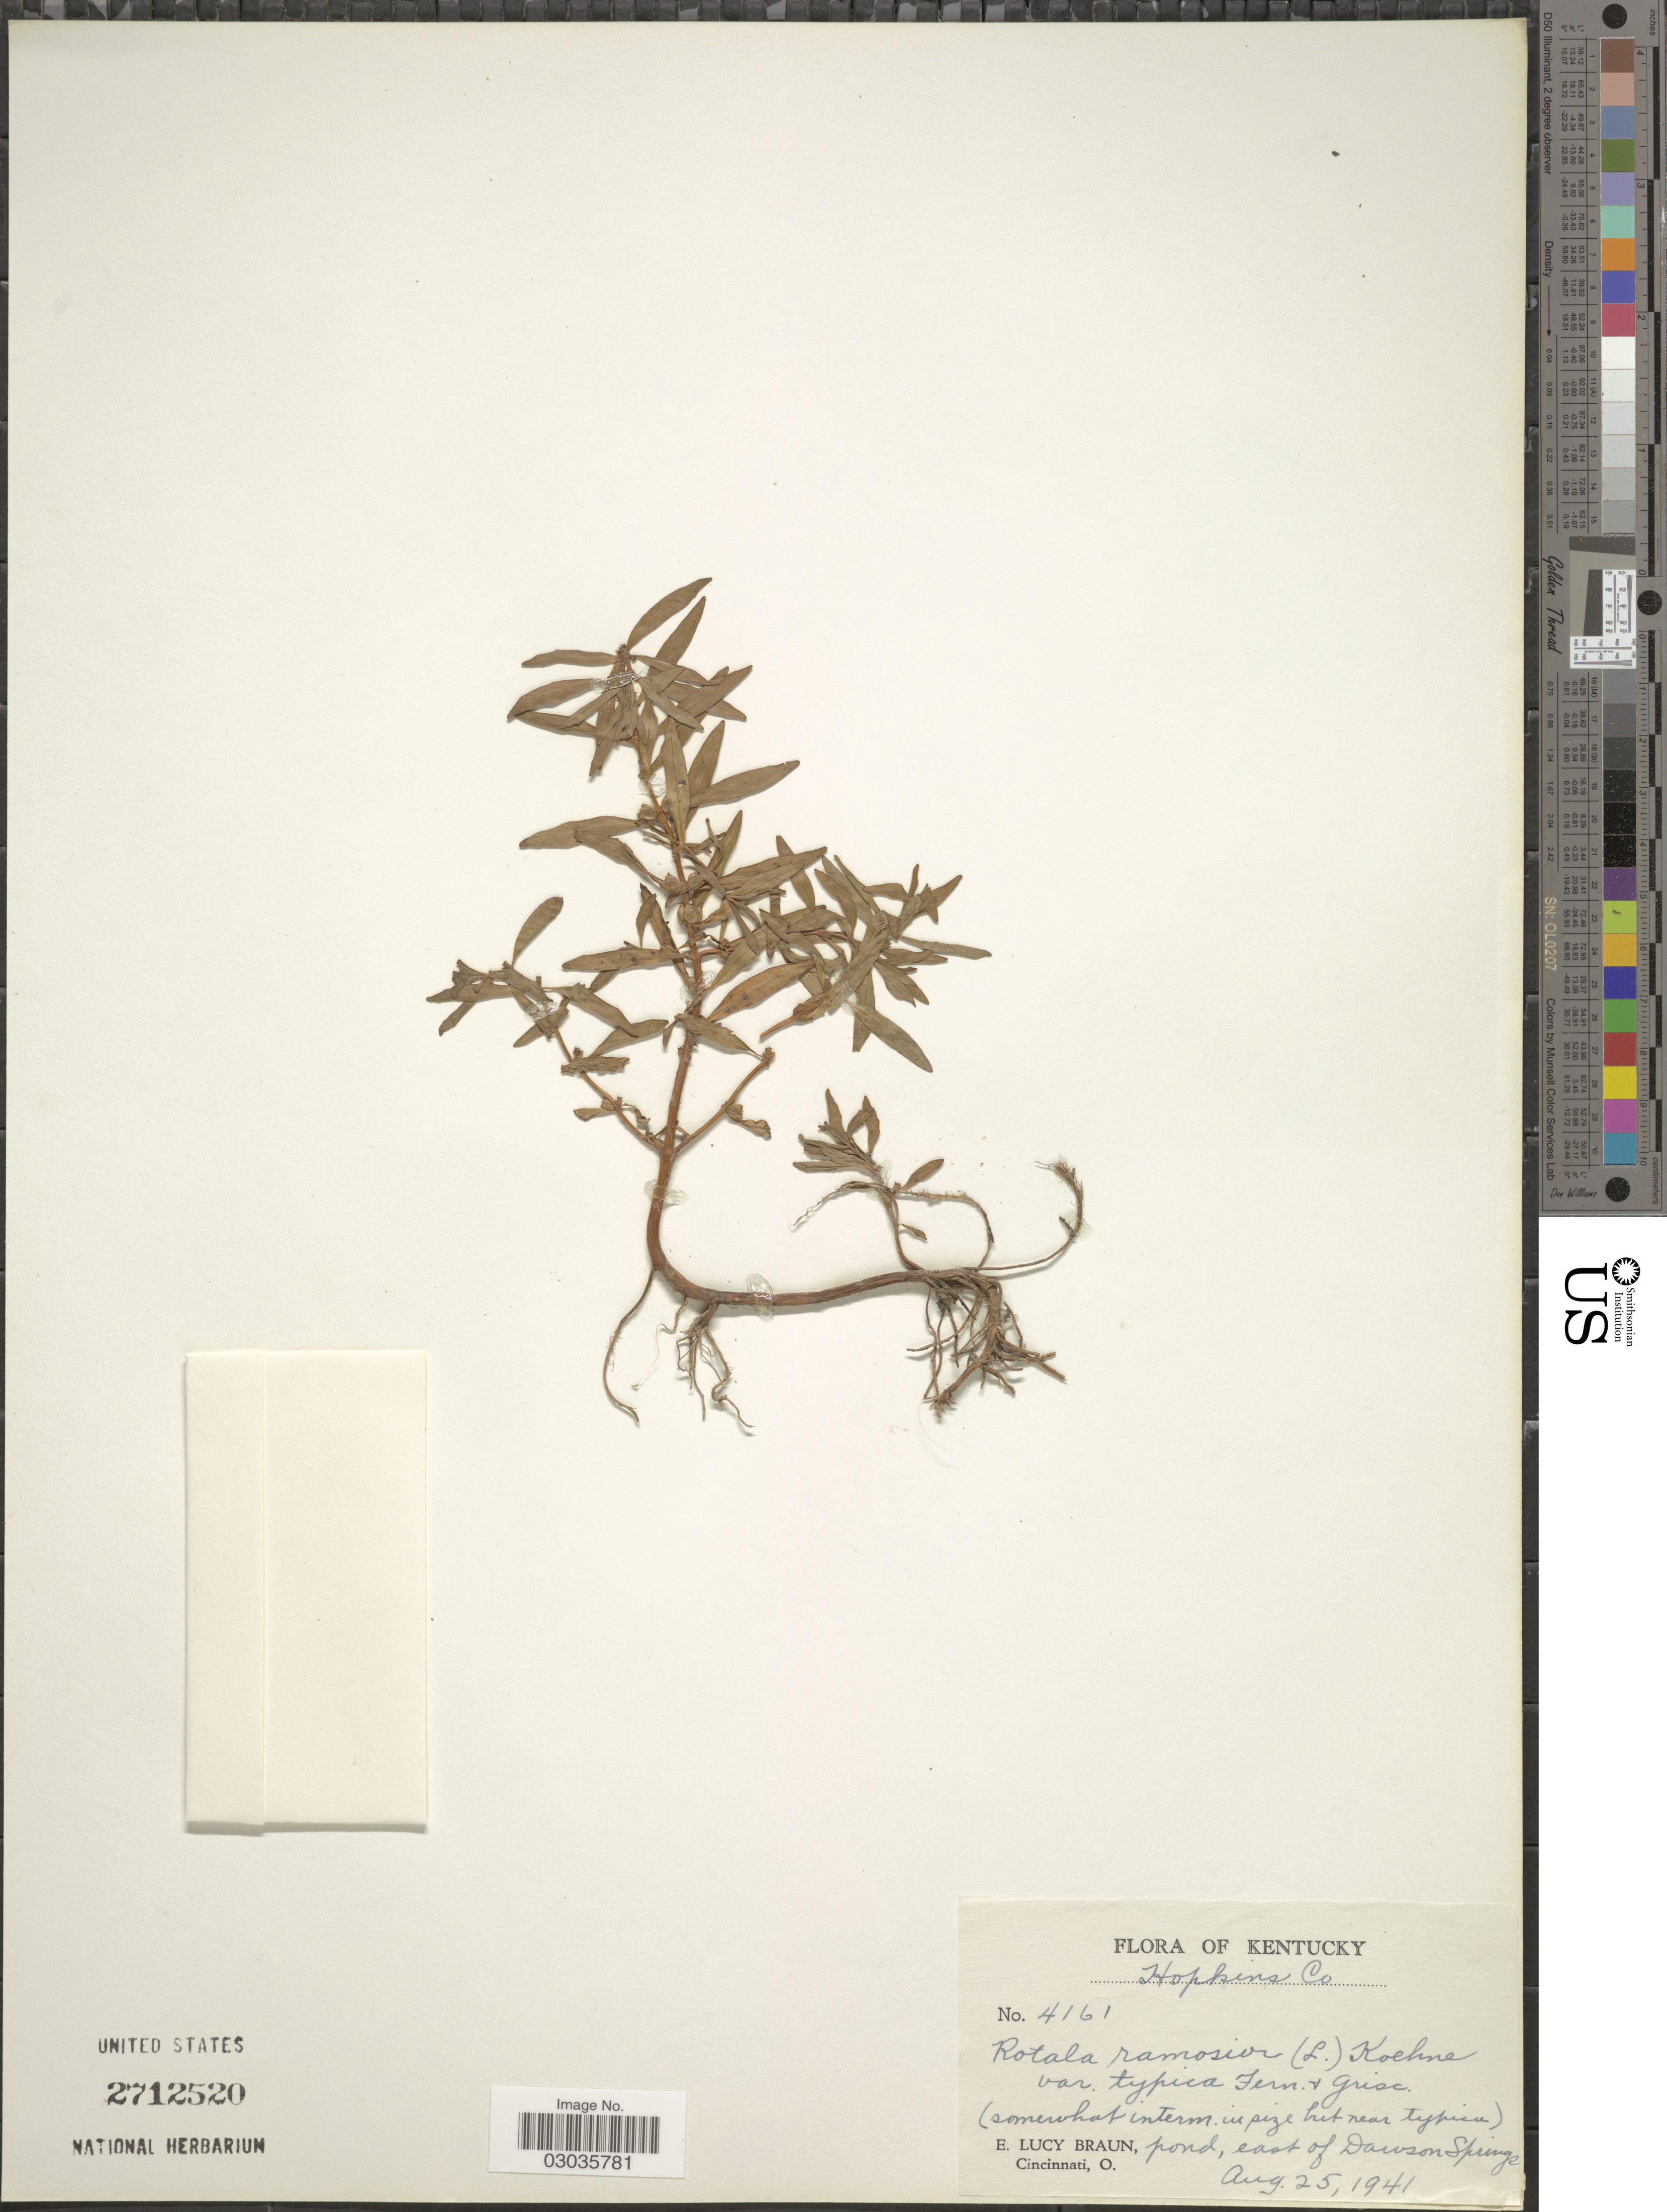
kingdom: Plantae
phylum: Tracheophyta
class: Magnoliopsida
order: Myrtales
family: Lythraceae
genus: Rotala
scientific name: Rotala ramosior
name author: (L.) Koehne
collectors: E. L. Braun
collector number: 4161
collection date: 1941-08-25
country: United States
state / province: Kentucky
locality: Hopkins Co. Pond, east of Dawson Springs.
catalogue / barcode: US 2712520